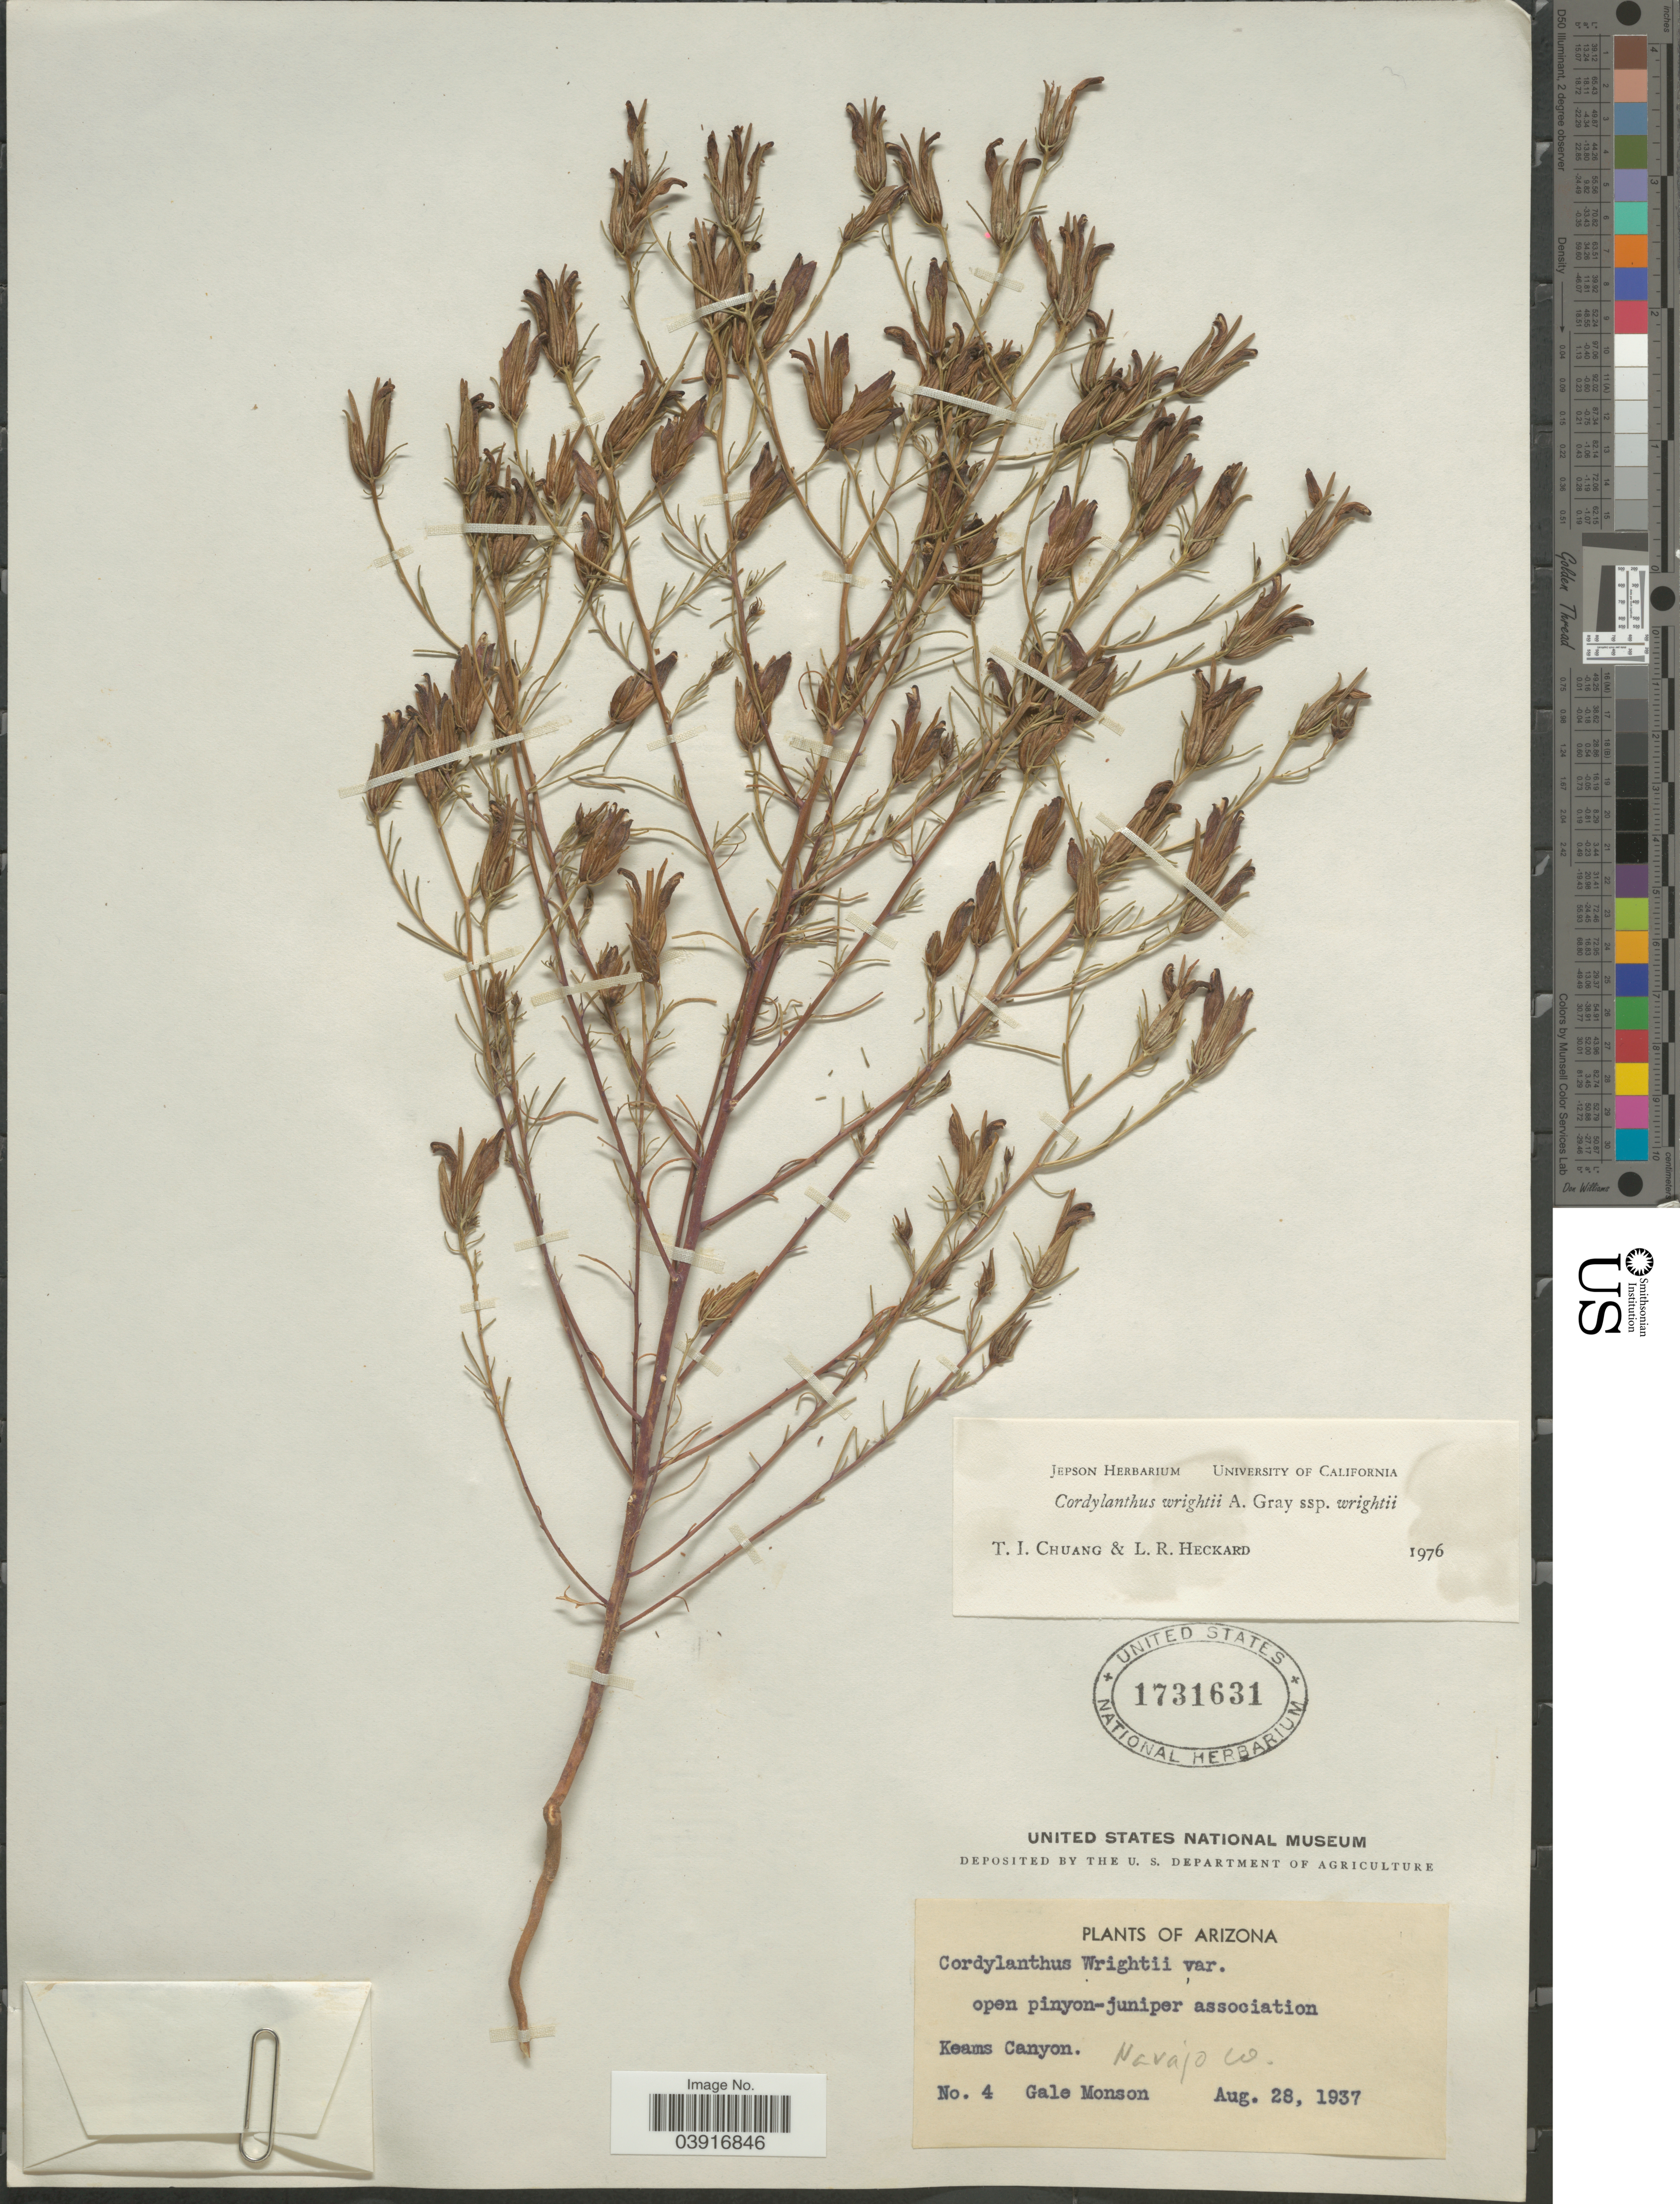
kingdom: Plantae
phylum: Tracheophyta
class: Magnoliopsida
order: Lamiales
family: Orobanchaceae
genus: Cordylanthus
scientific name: Cordylanthus wrightii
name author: A. Gray in Emory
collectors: G. Monson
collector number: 4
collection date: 1937-08-28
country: United States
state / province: Arizona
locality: Keams Canyon. Navajo Co.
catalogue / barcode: US 1731631